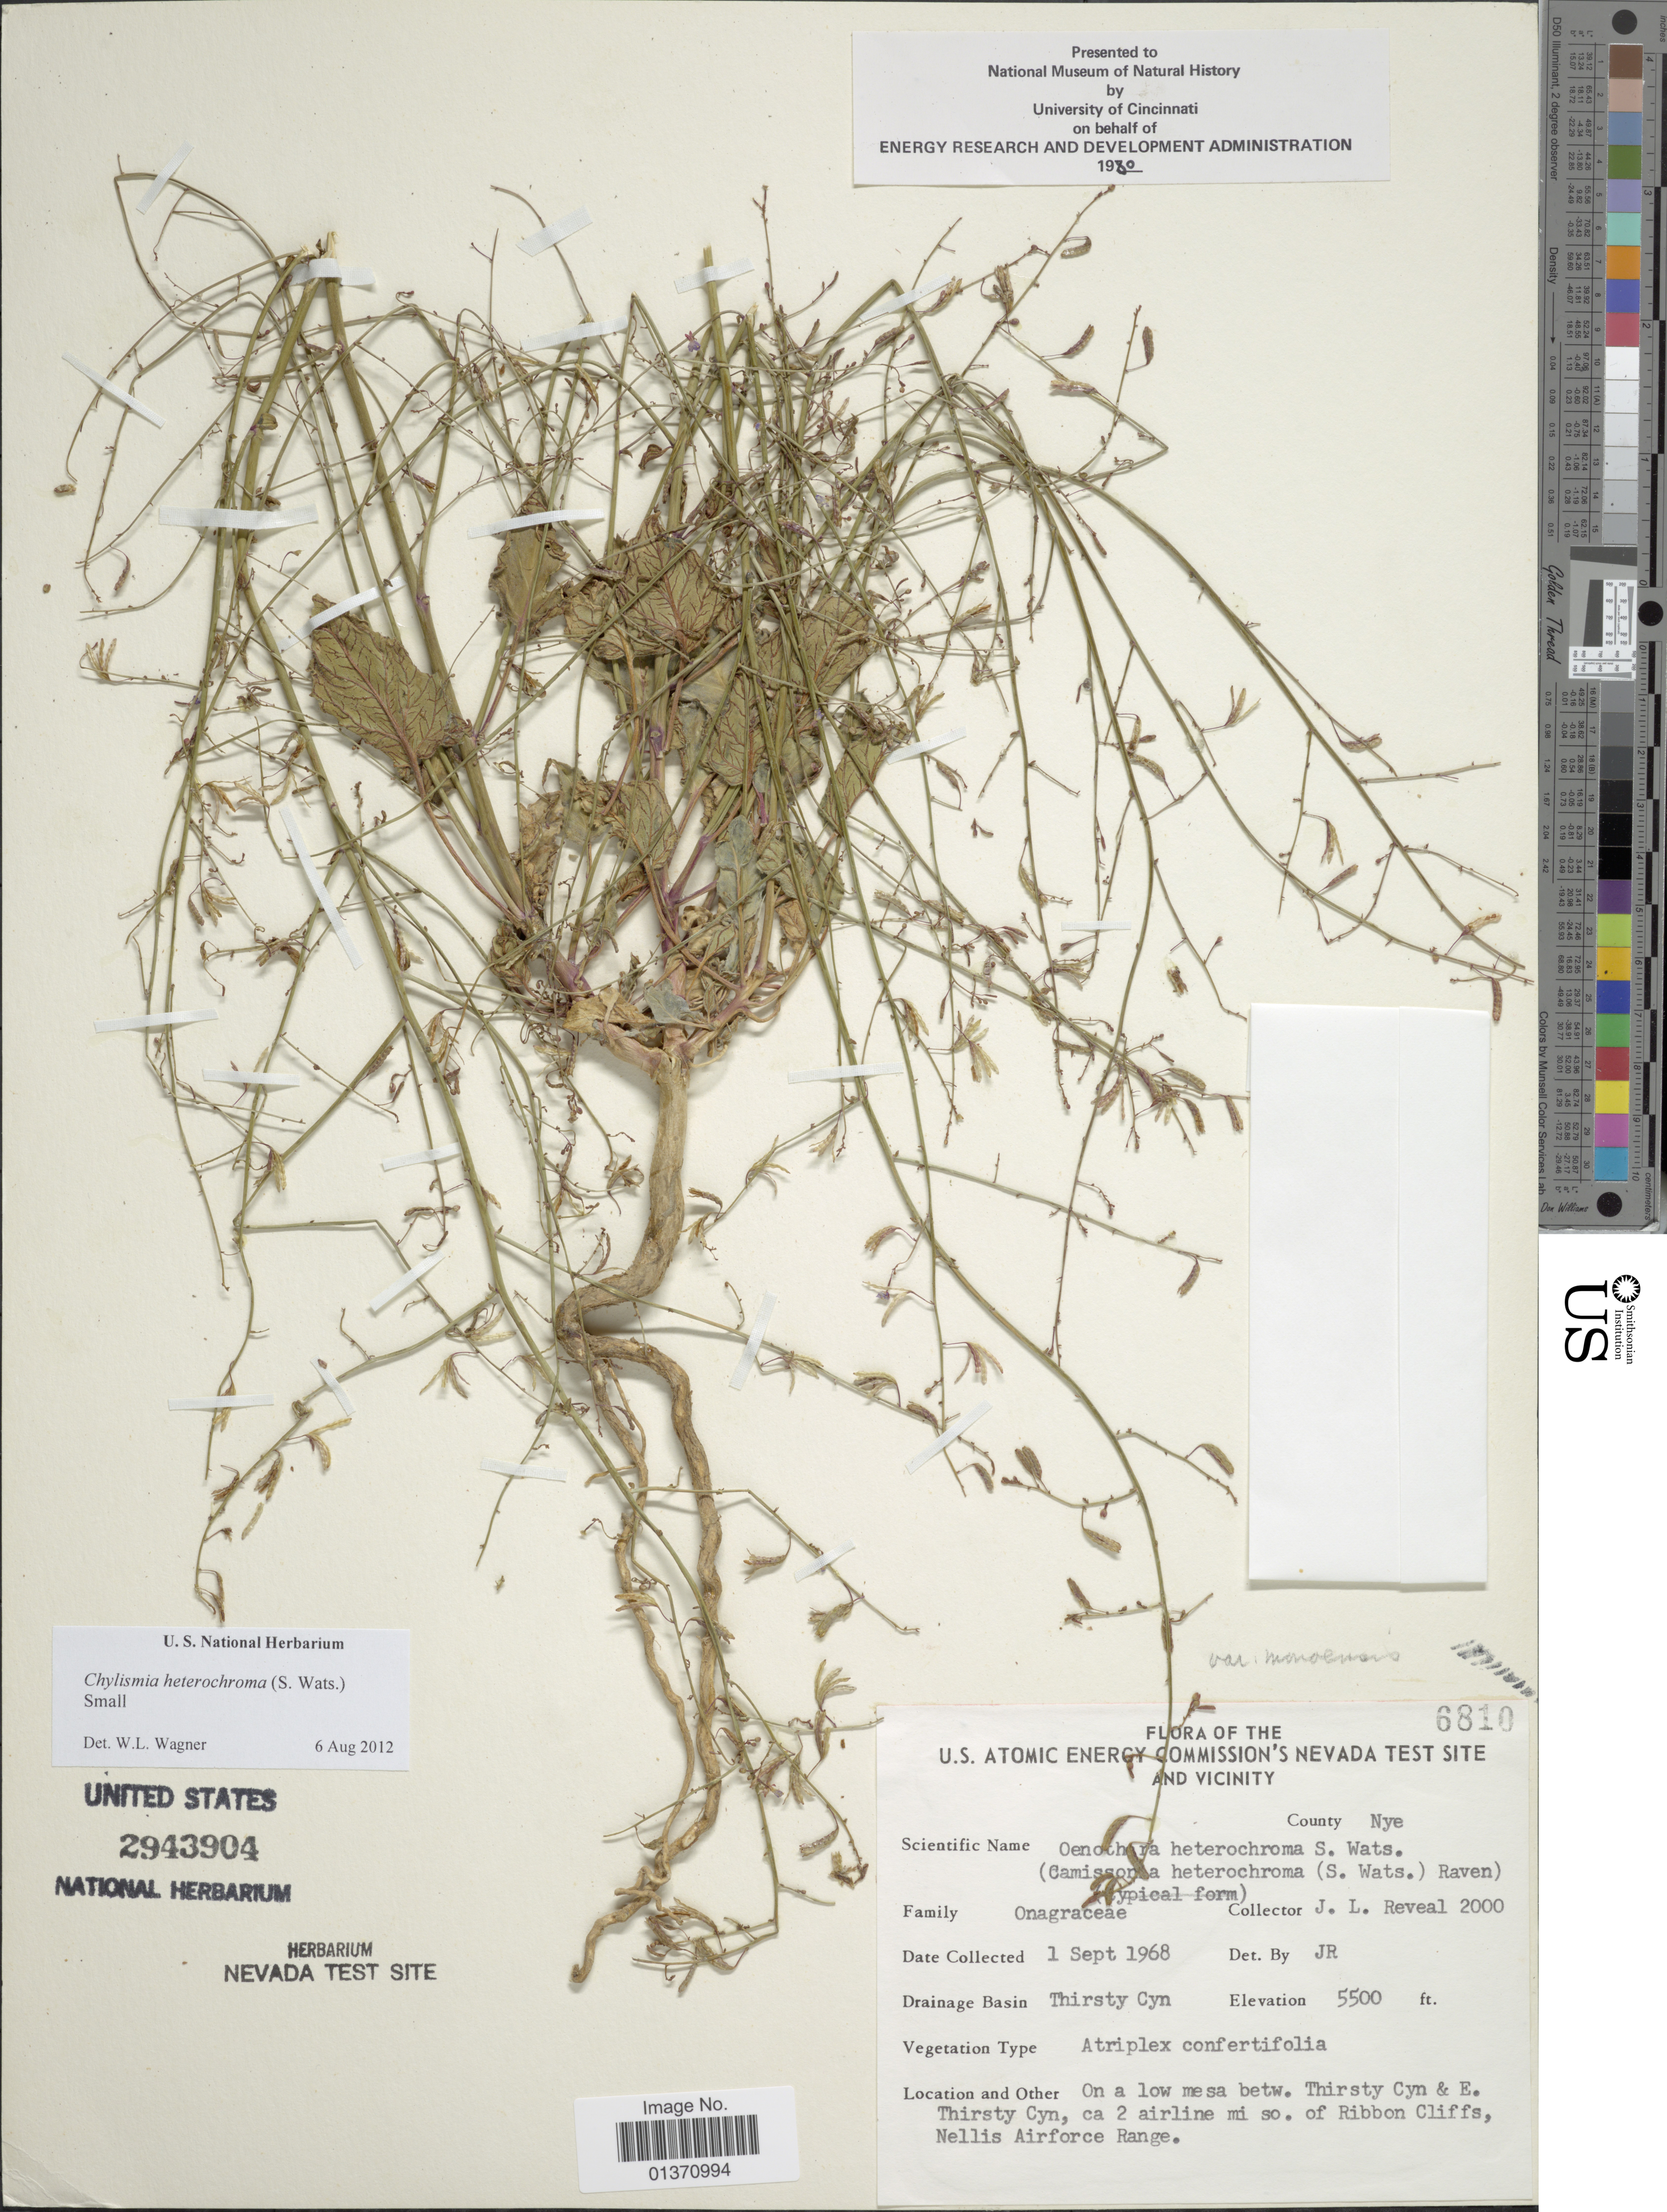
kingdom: Plantae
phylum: Tracheophyta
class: Magnoliopsida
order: Myrtales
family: Onagraceae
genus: Chylismia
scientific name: Chylismia heterochroma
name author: (S. Watson) Small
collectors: J. L. Reveal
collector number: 6810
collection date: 1968-09-01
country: United States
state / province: Nevada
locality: U. S. Atomic Energy Commission's Nevada Test Site and Vicinity, Thirsty Cyn, on a low mesa betw. Thirsty Cyn & E. Thirsty Cyn, ca 2 airline mi so. of Ribbon Cliffs, Nellis Airforce Range, County ye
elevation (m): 1676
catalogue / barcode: US 2943904